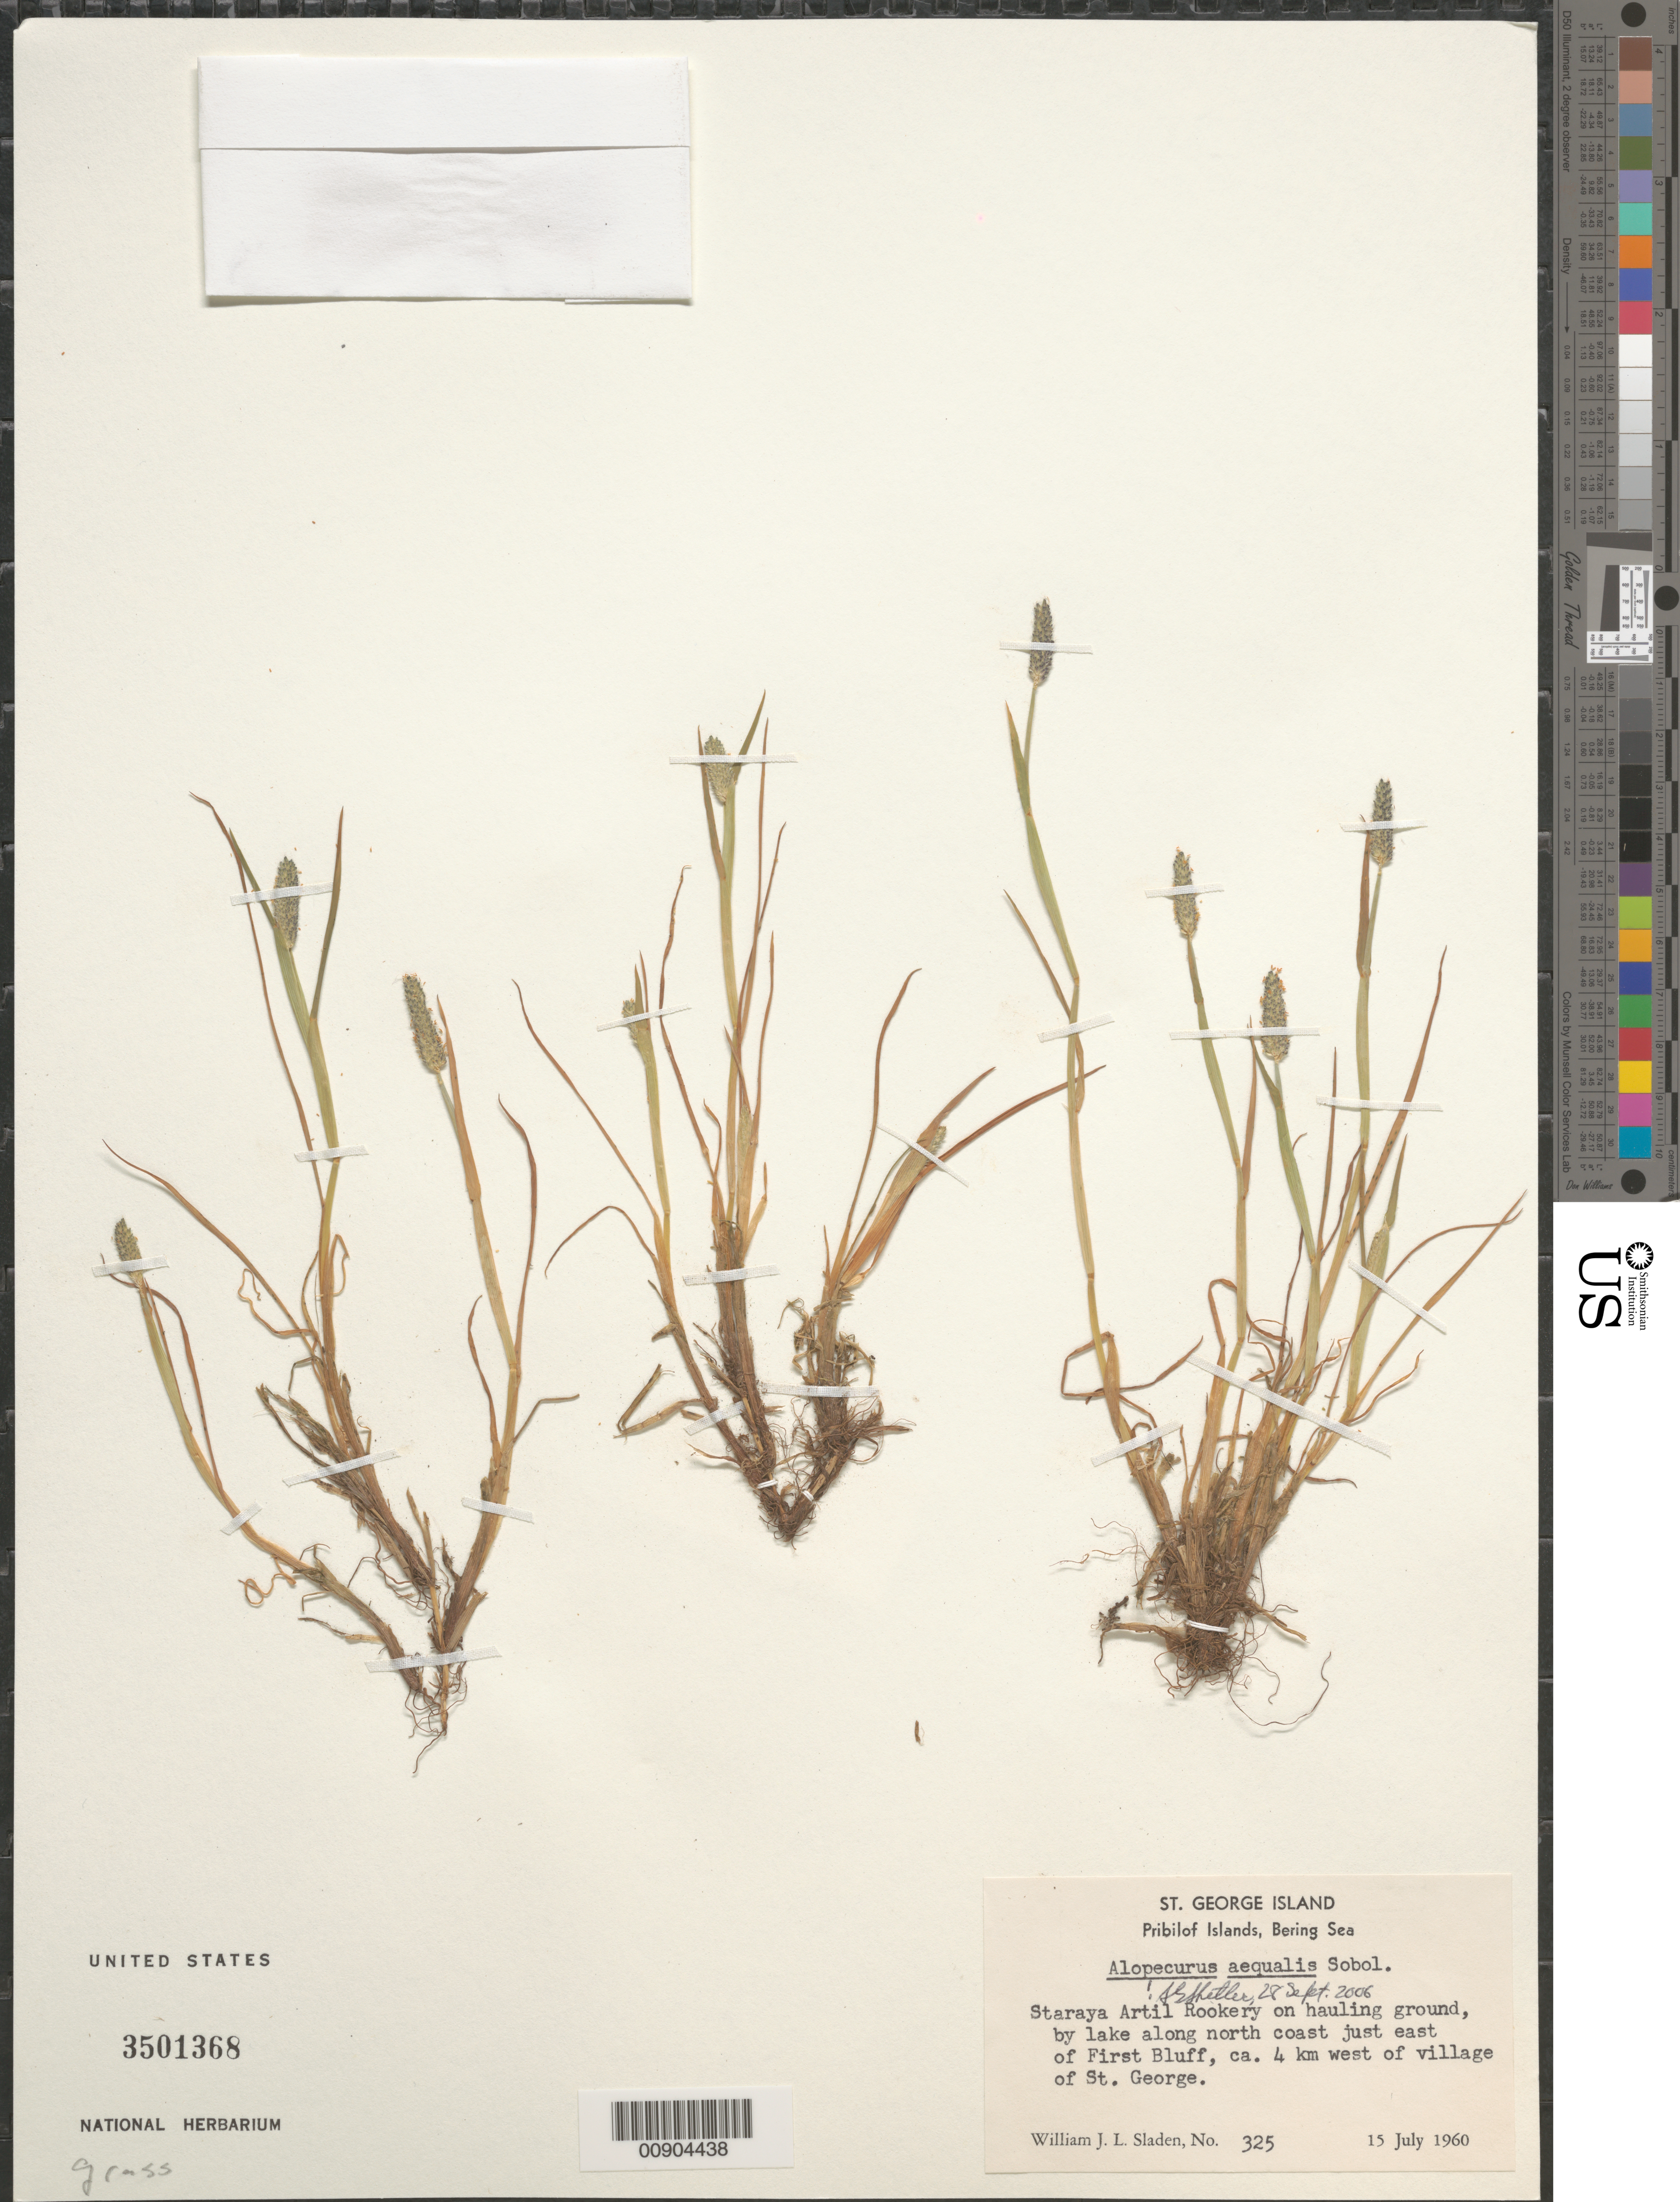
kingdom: Plantae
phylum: Tracheophyta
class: Liliopsida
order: Poales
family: Poaceae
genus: Alopecurus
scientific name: Alopecurus aequalis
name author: Sobol.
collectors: W. Sladen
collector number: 325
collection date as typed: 15 Jul 1960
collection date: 1960-07-15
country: United States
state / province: Alaska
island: St. George Island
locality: St. George Island. Staraya Artil Rookery on hauling ground, by lake along north coast just east of First Bluff, ca. 4 km west of village of St. George, Bering Sea, Pribilof Islands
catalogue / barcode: US 3501368